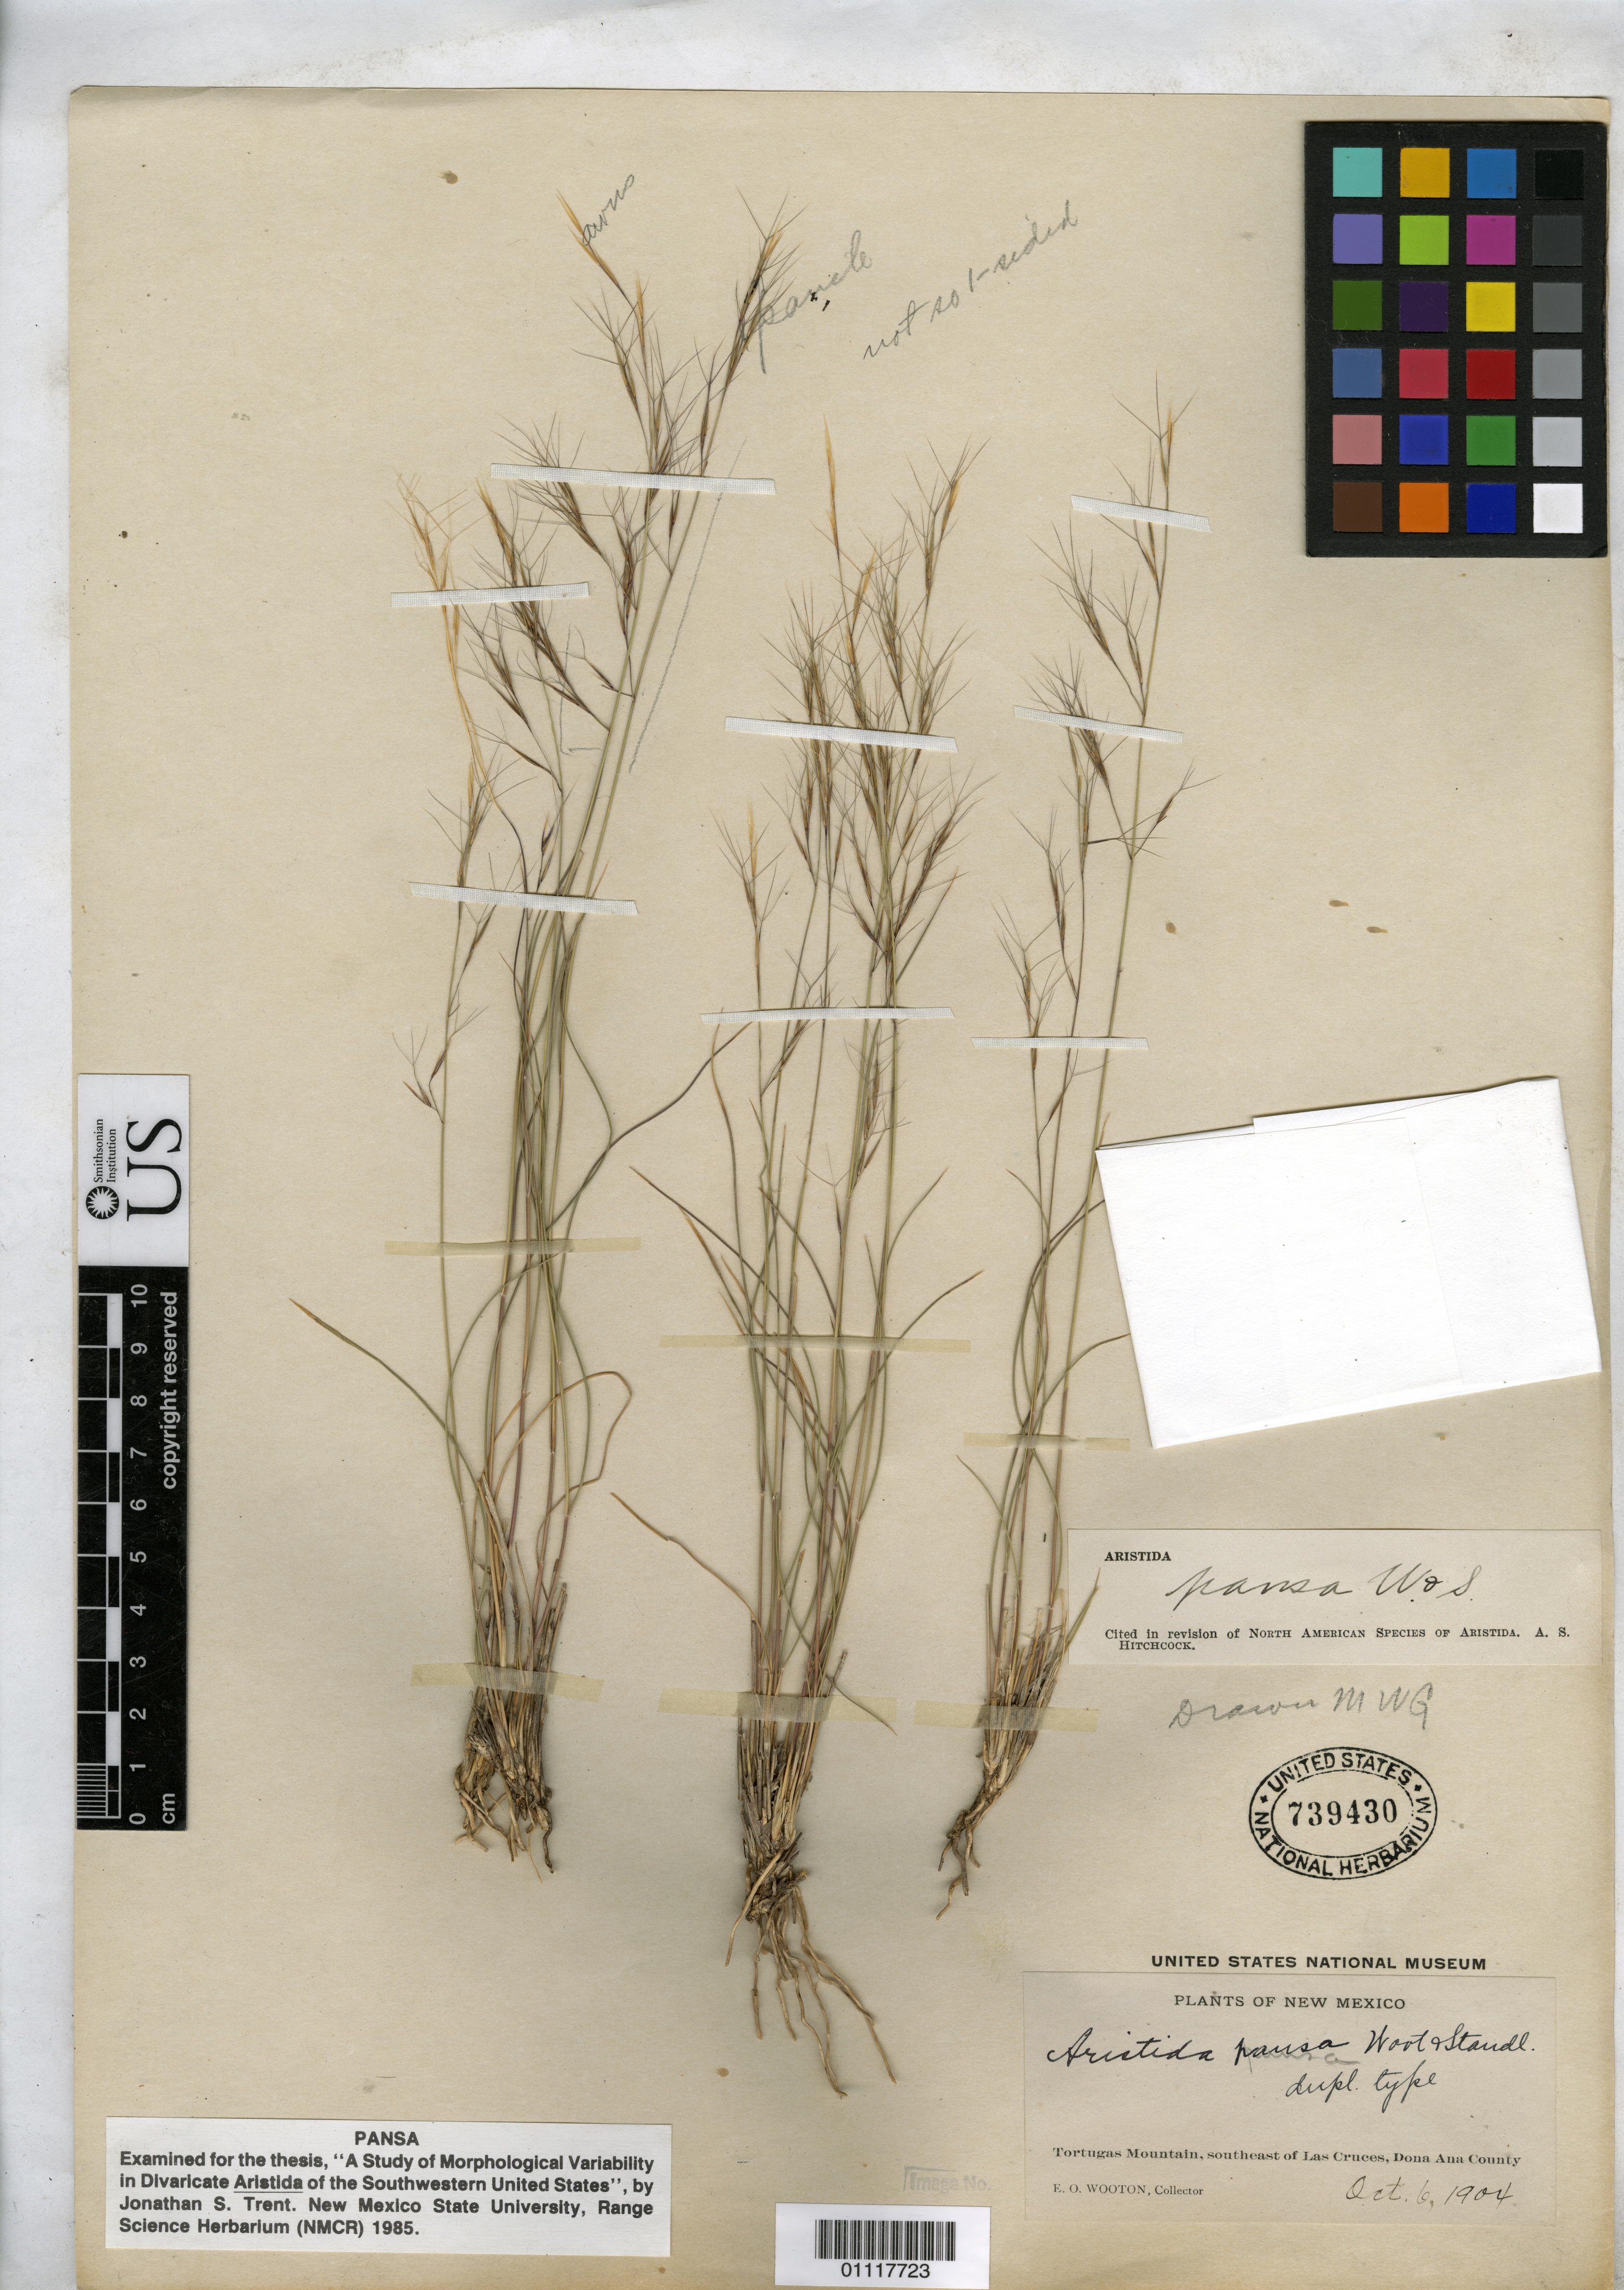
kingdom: Plantae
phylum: Tracheophyta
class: Liliopsida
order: Poales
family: Poaceae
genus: Aristida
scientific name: Aristida pansa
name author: Wooton & Standl.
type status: Isotype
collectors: E. O. Wooton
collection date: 1904-10-06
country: United States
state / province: New Mexico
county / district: Dona Ana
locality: Tortugas Mountain, southeast of Las Cruces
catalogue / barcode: US 739430